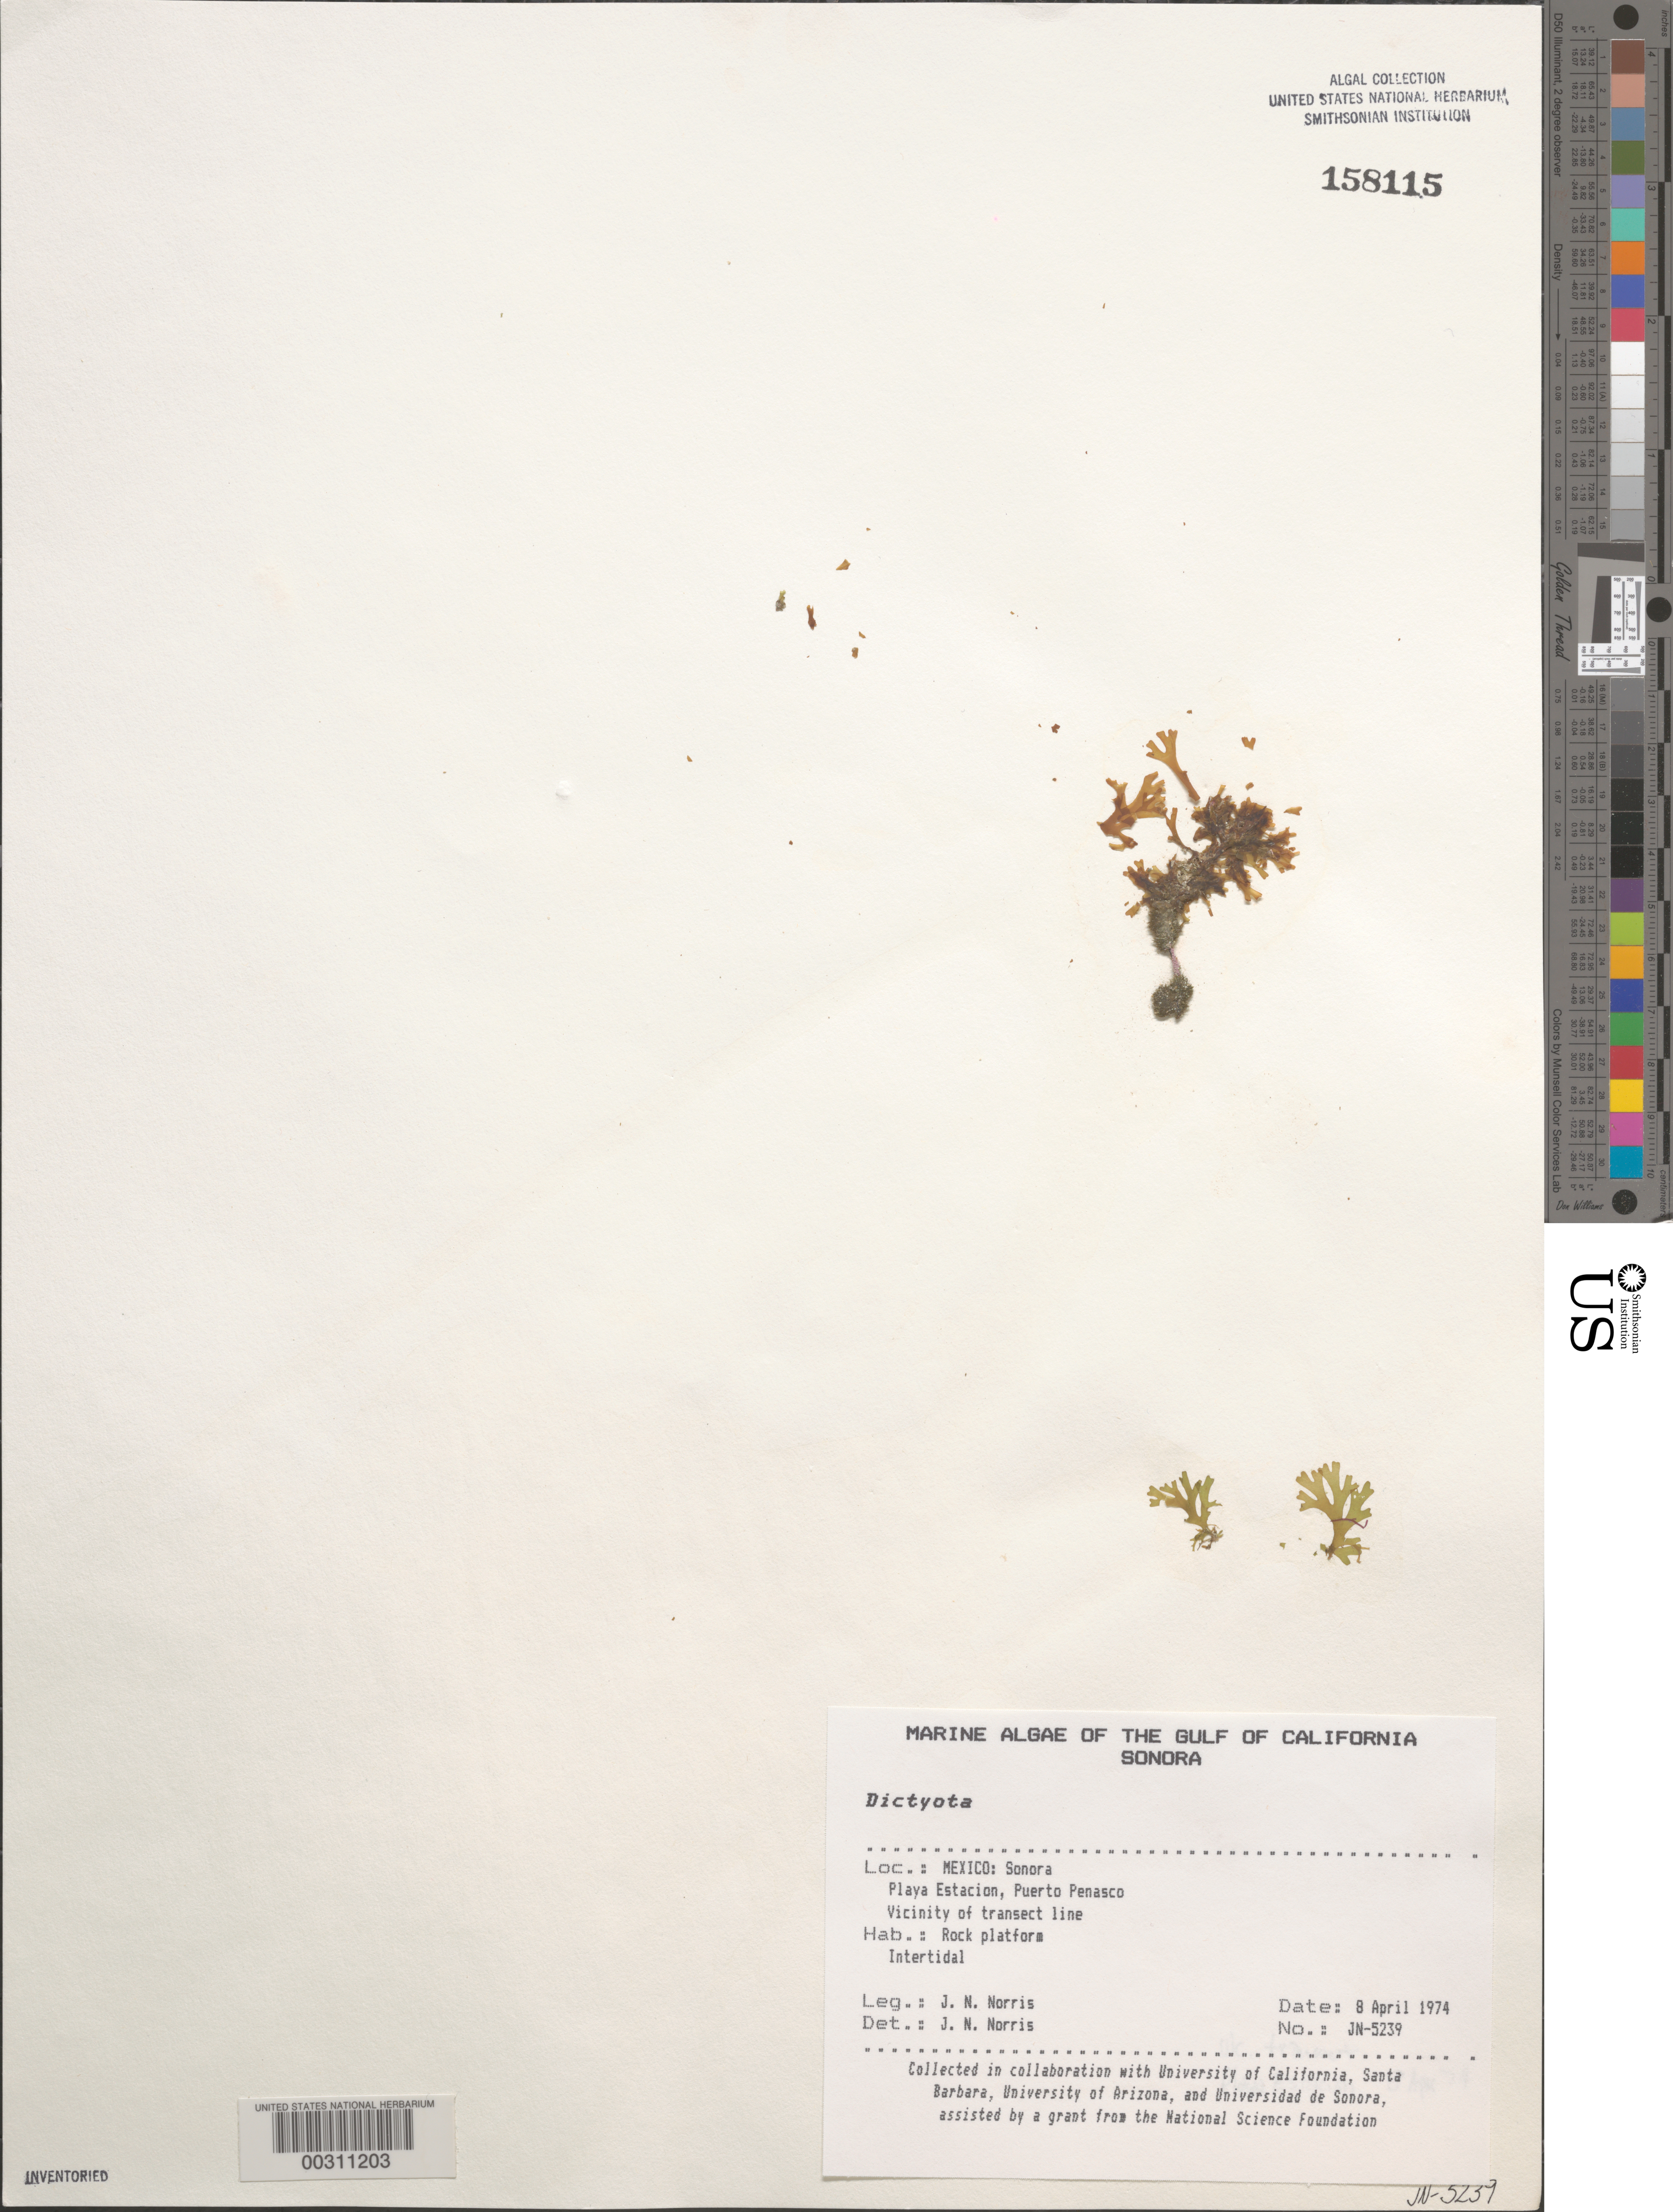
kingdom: Chromista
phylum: Ochrophyta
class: Phaeophyceae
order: Dictyotales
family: Dictyotaceae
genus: Dictyota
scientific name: Dictyota sp.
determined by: Norris, James N.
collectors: J. N. Norris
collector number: JN-5239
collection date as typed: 08 Apr 1974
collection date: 1974-04-08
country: Mexico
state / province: Sonora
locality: Playa Estacion, Puerto Penasco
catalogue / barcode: US 158115